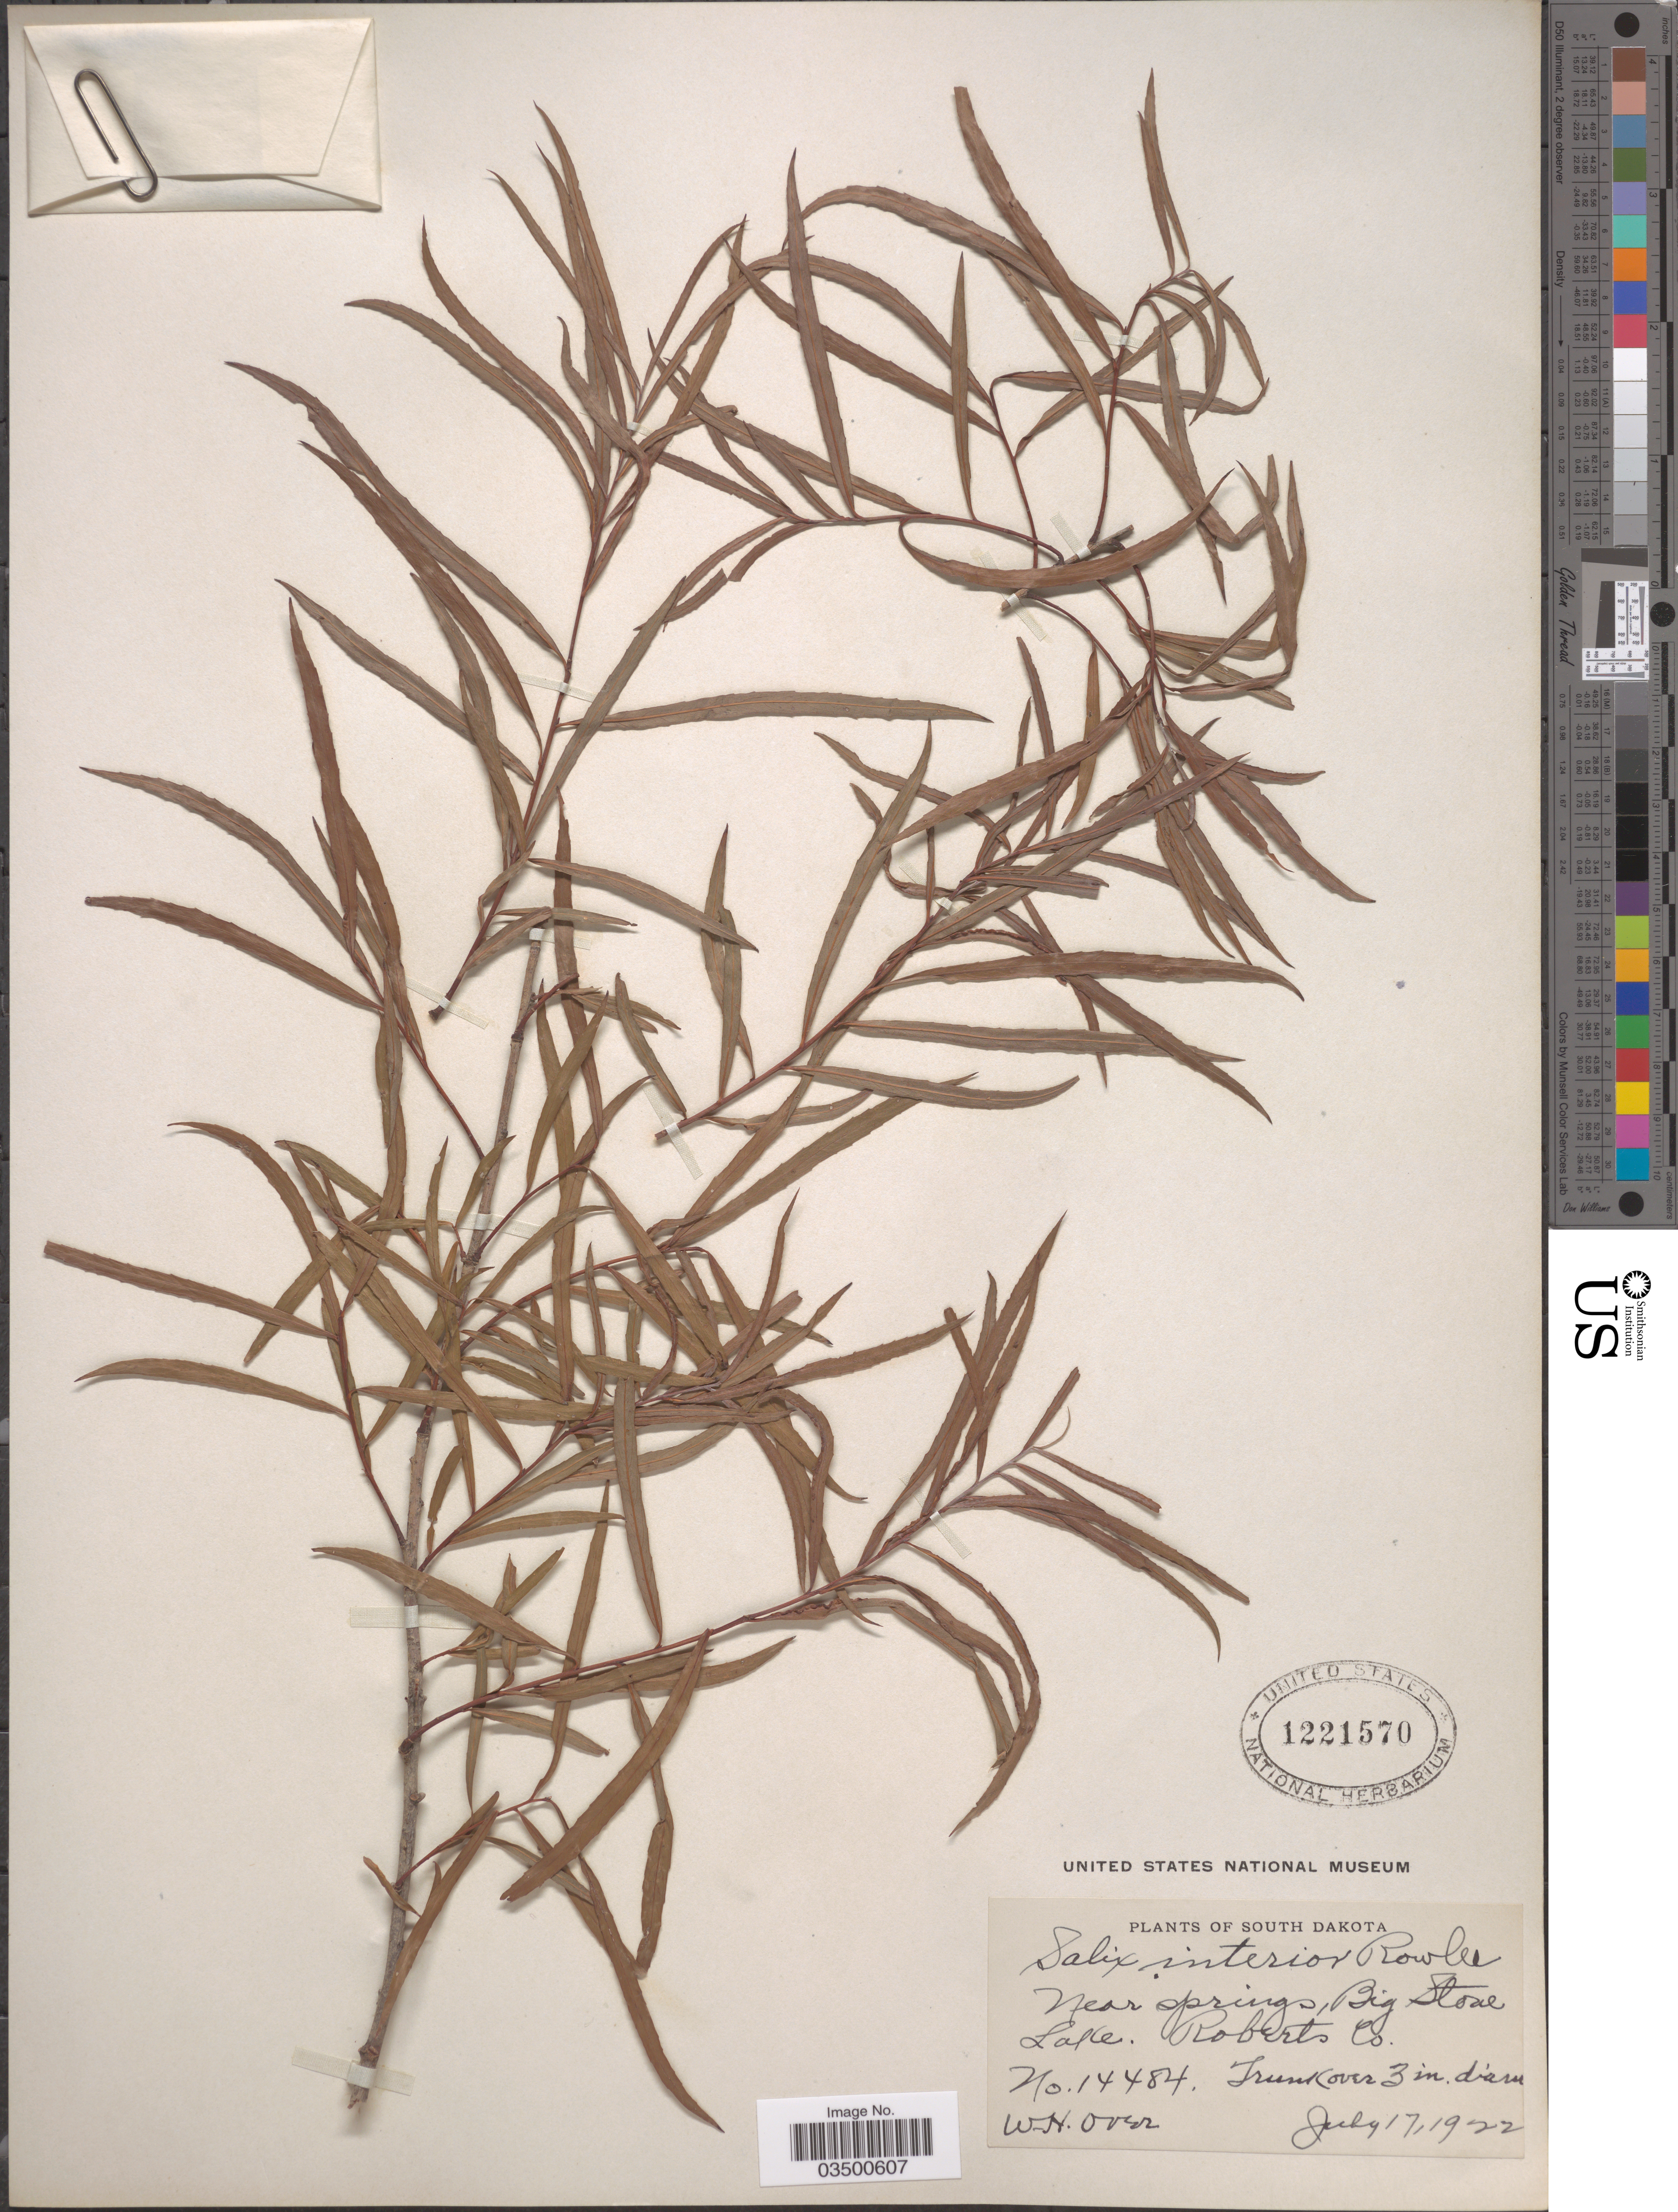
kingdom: Plantae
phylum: Tracheophyta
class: Magnoliopsida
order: Malpighiales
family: Salicaceae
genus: Salix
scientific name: Salix interior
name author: Rowlee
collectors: W. Over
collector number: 14484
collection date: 1922-07-17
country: United States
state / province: South Dakota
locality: Near springs, Big Stone Lake. Roberts Co.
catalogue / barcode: US 1221570